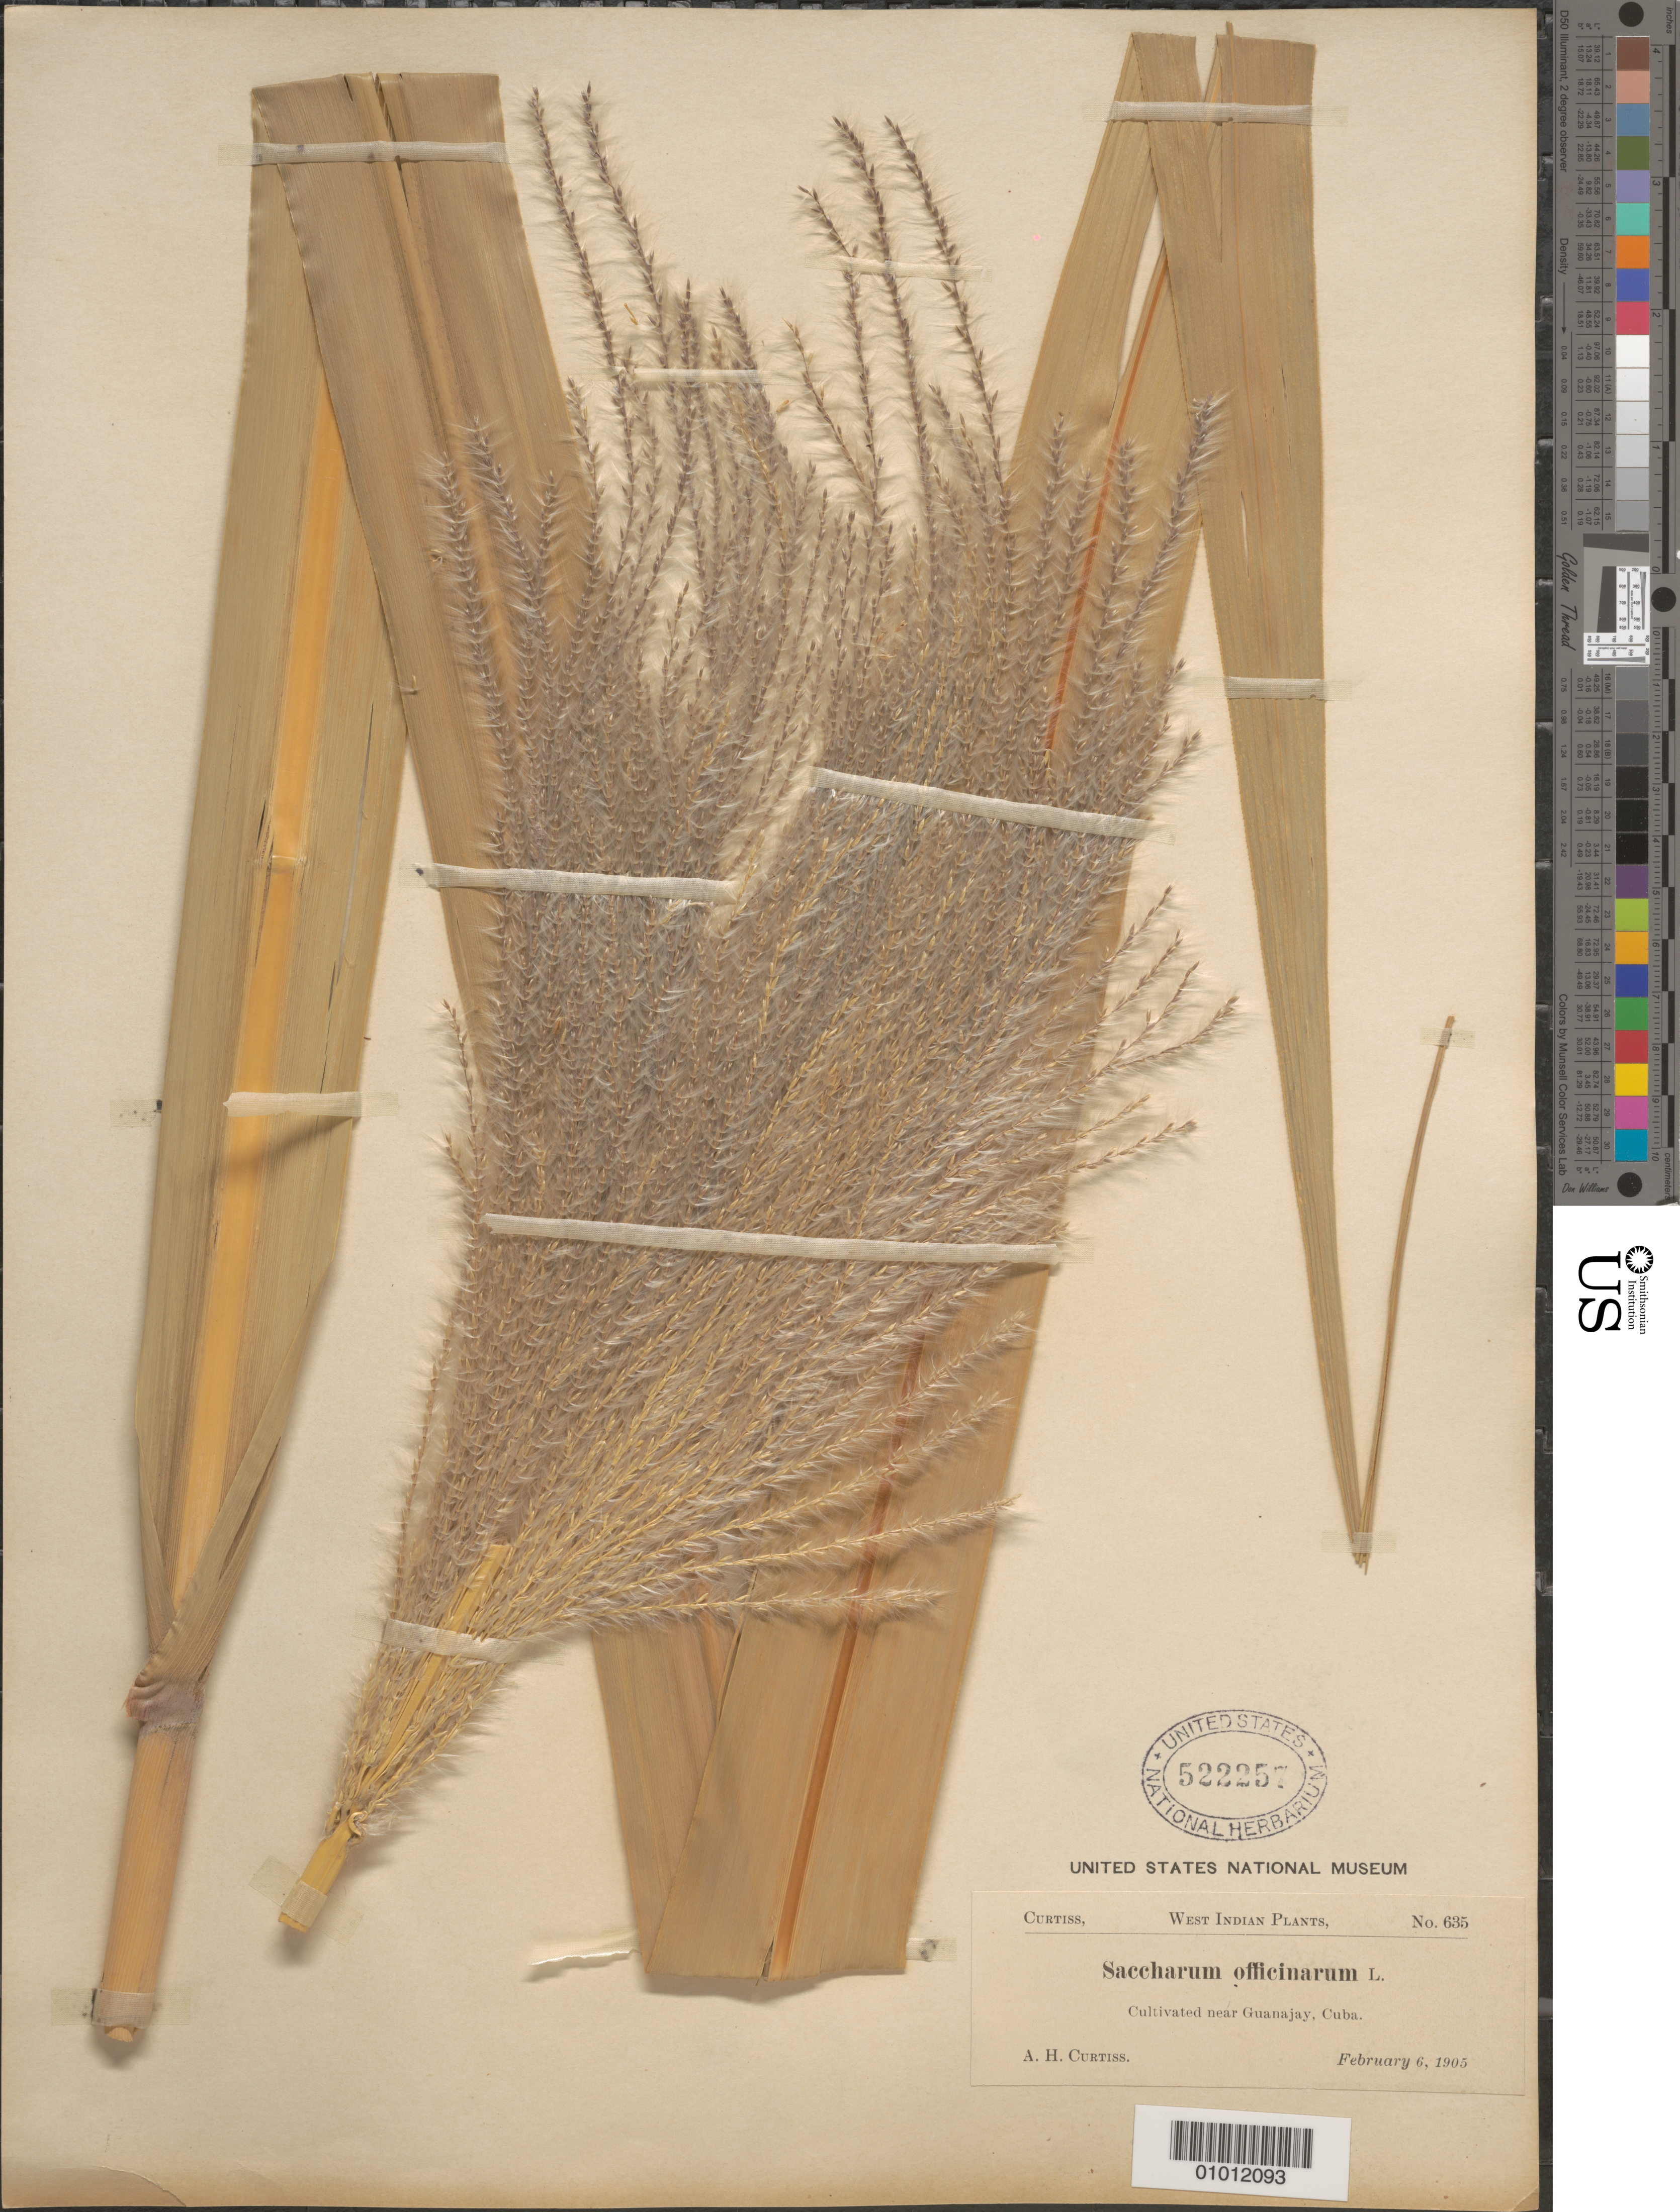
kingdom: Plantae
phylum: Tracheophyta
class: Liliopsida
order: Poales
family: Poaceae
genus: Saccharum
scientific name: Saccharum officinarum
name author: L.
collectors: A. H. Curtiss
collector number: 635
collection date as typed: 06 Feb 1905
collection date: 1905-02-06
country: Cuba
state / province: La Habana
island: Cuba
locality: near Guanajay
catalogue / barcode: US 522257